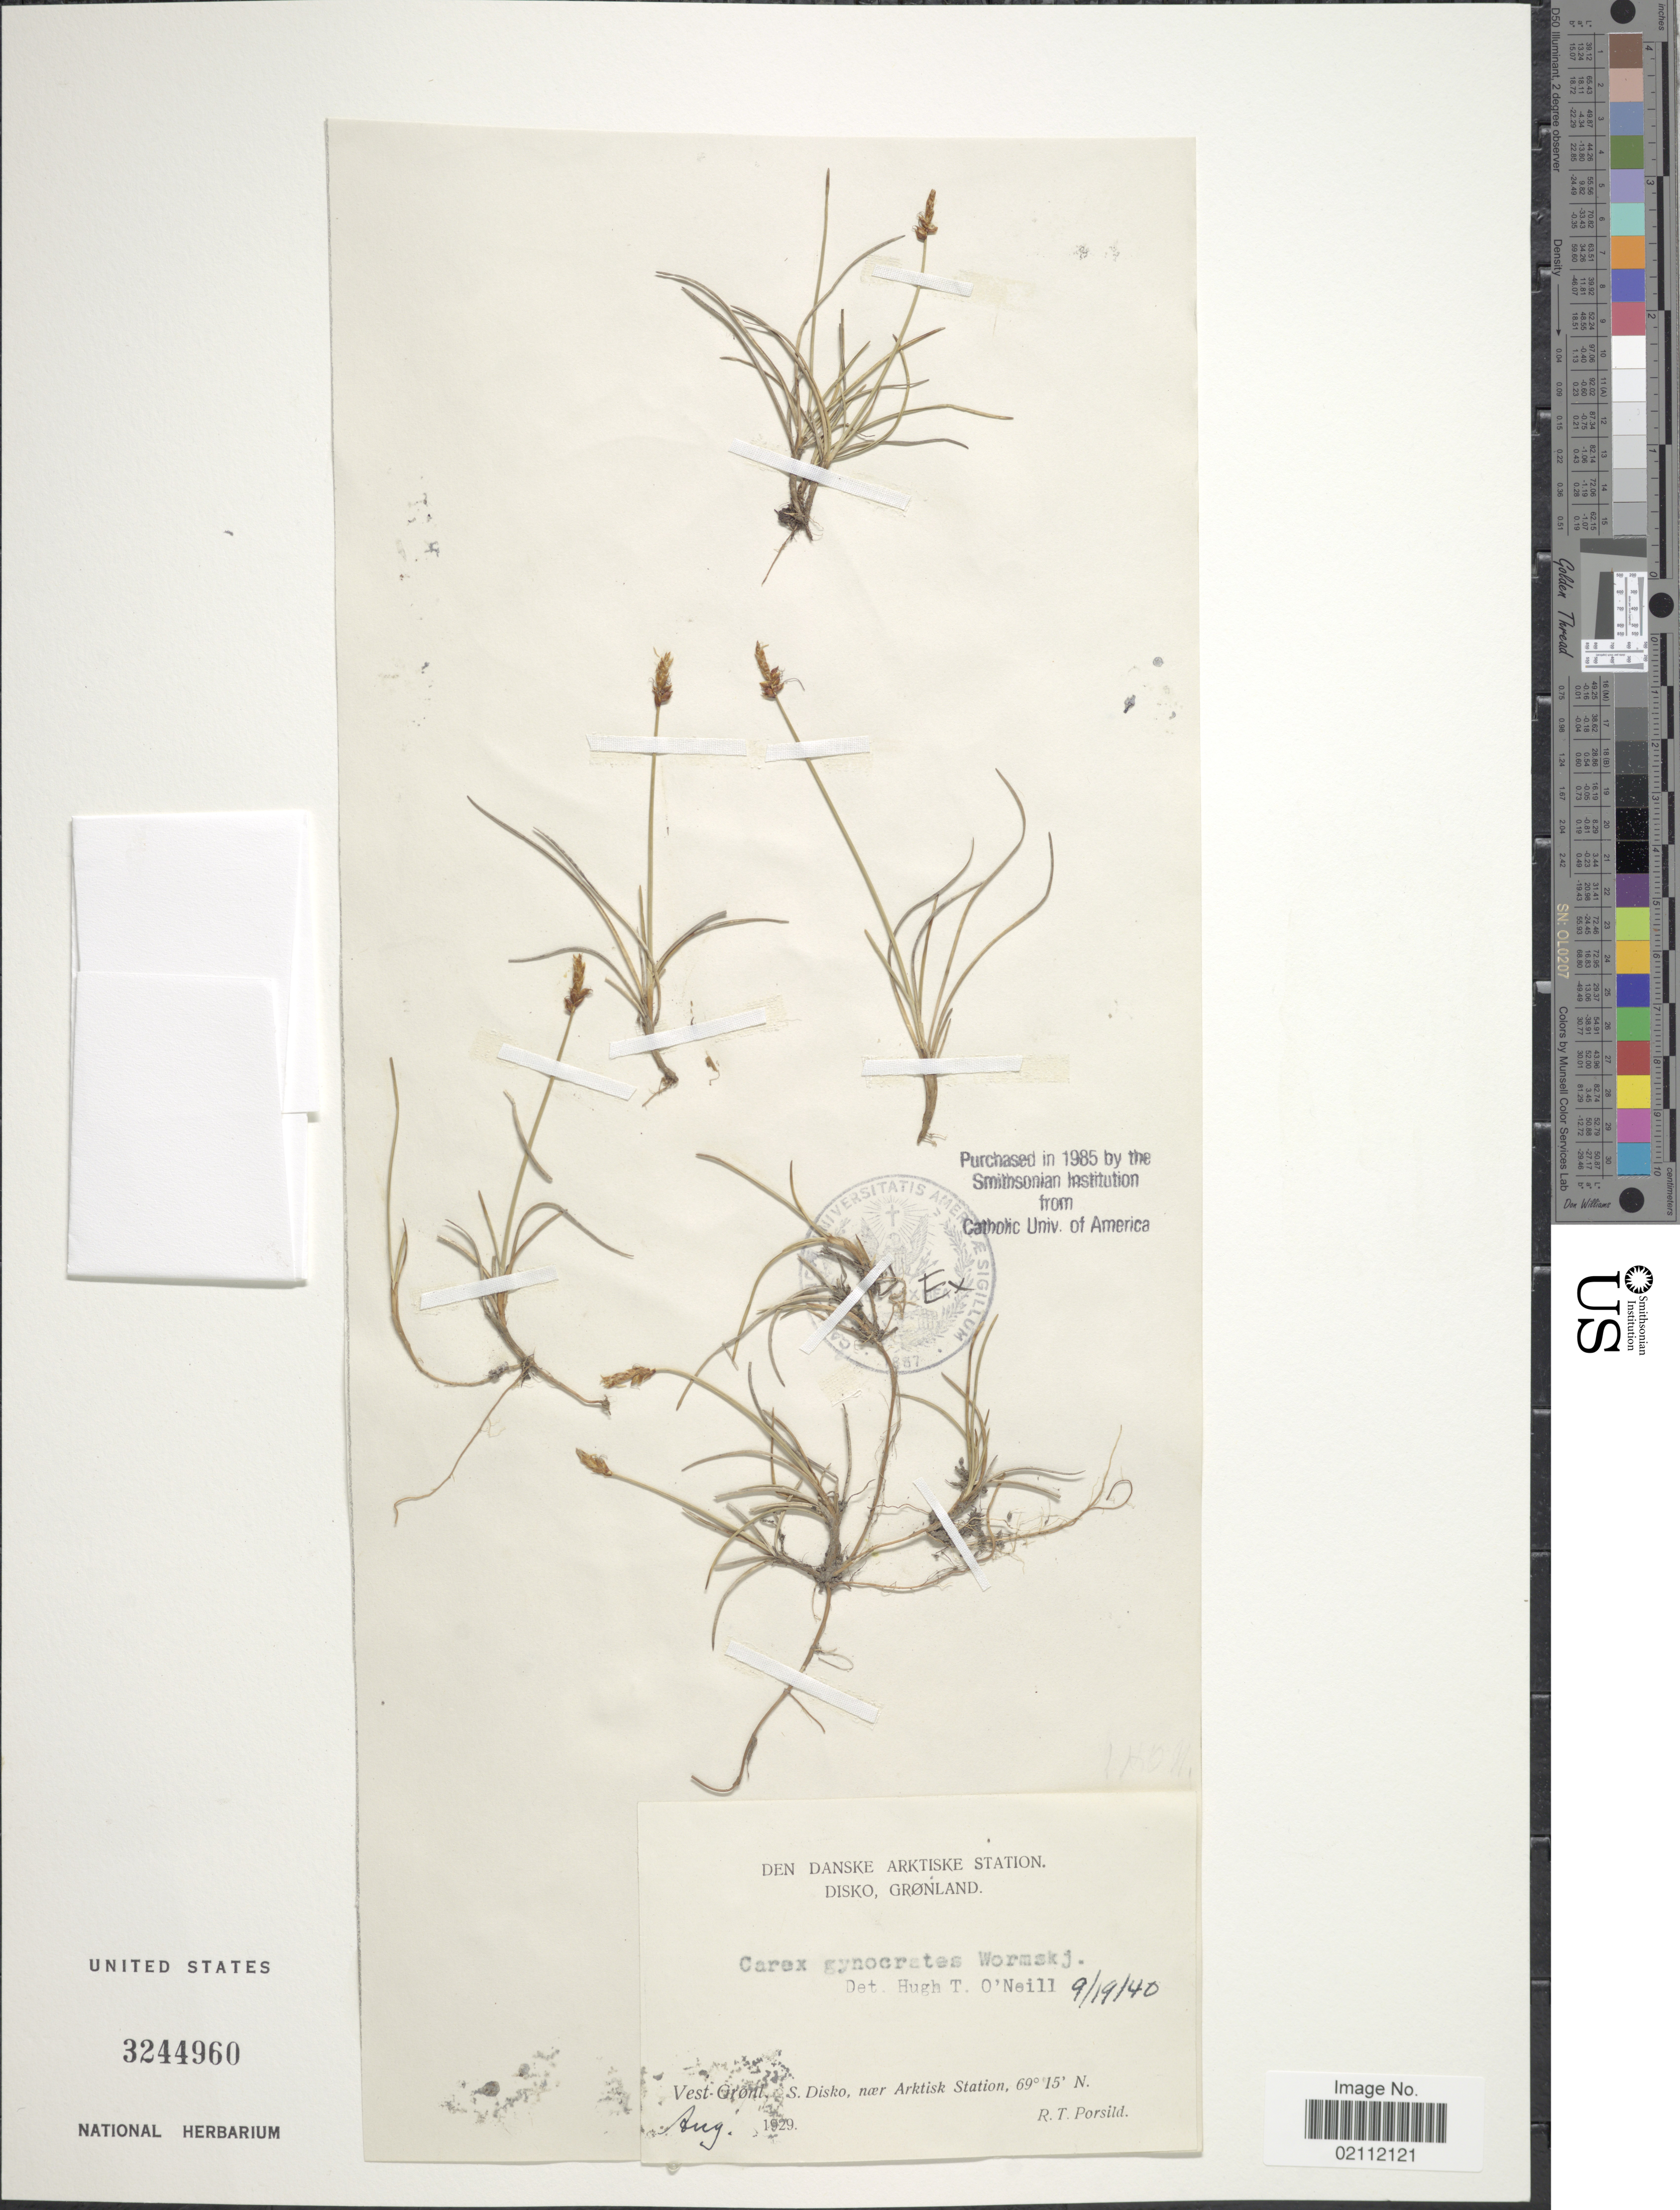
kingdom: Plantae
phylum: Tracheophyta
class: Liliopsida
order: Poales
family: Cyperaceae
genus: Carex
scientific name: Carex nardina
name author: (Hornem.) Fr.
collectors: R. T. Porsild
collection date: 1929-08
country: Greenland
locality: Vest-Grønl. S. Disko, noer Arktisk Station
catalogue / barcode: US 3244960